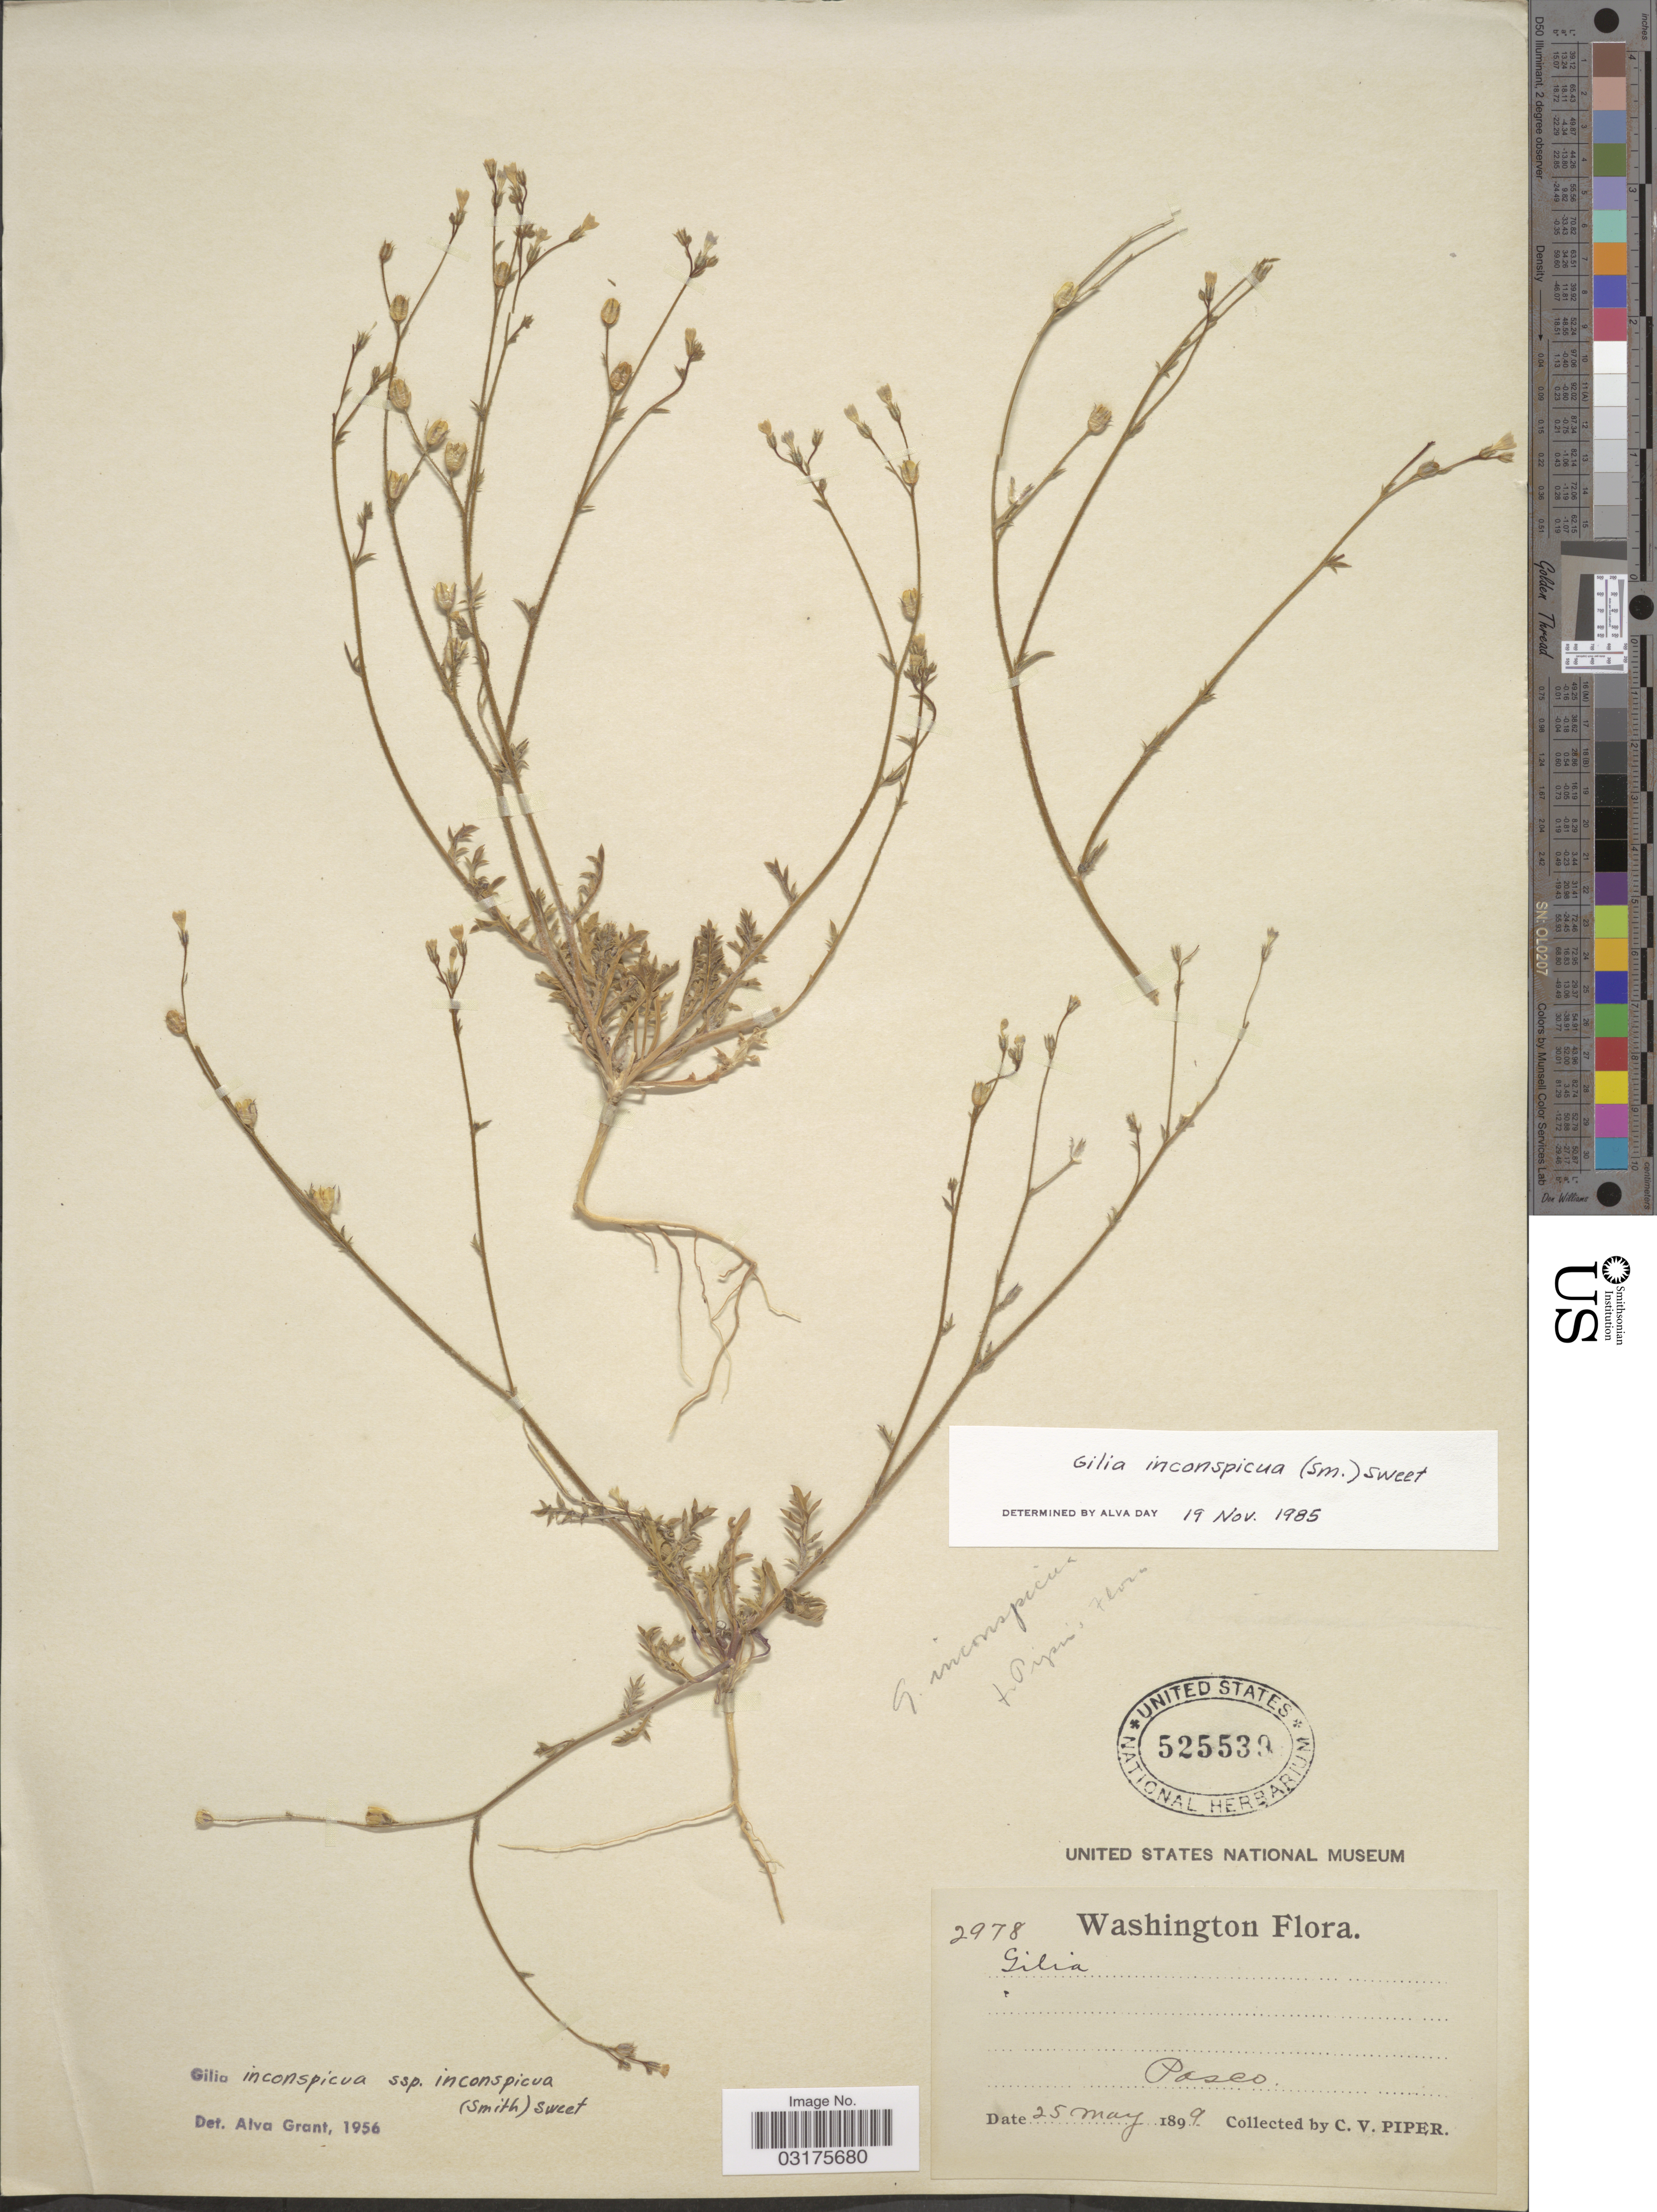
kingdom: Plantae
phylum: Tracheophyta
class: Magnoliopsida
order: Ericales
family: Polemoniaceae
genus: Gilia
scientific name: Gilia inconspicua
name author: (Sm.) Sweet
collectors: C. V. Piper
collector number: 2978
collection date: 1899-05-25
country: United States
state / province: Washington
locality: Pasco.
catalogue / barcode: US 525539